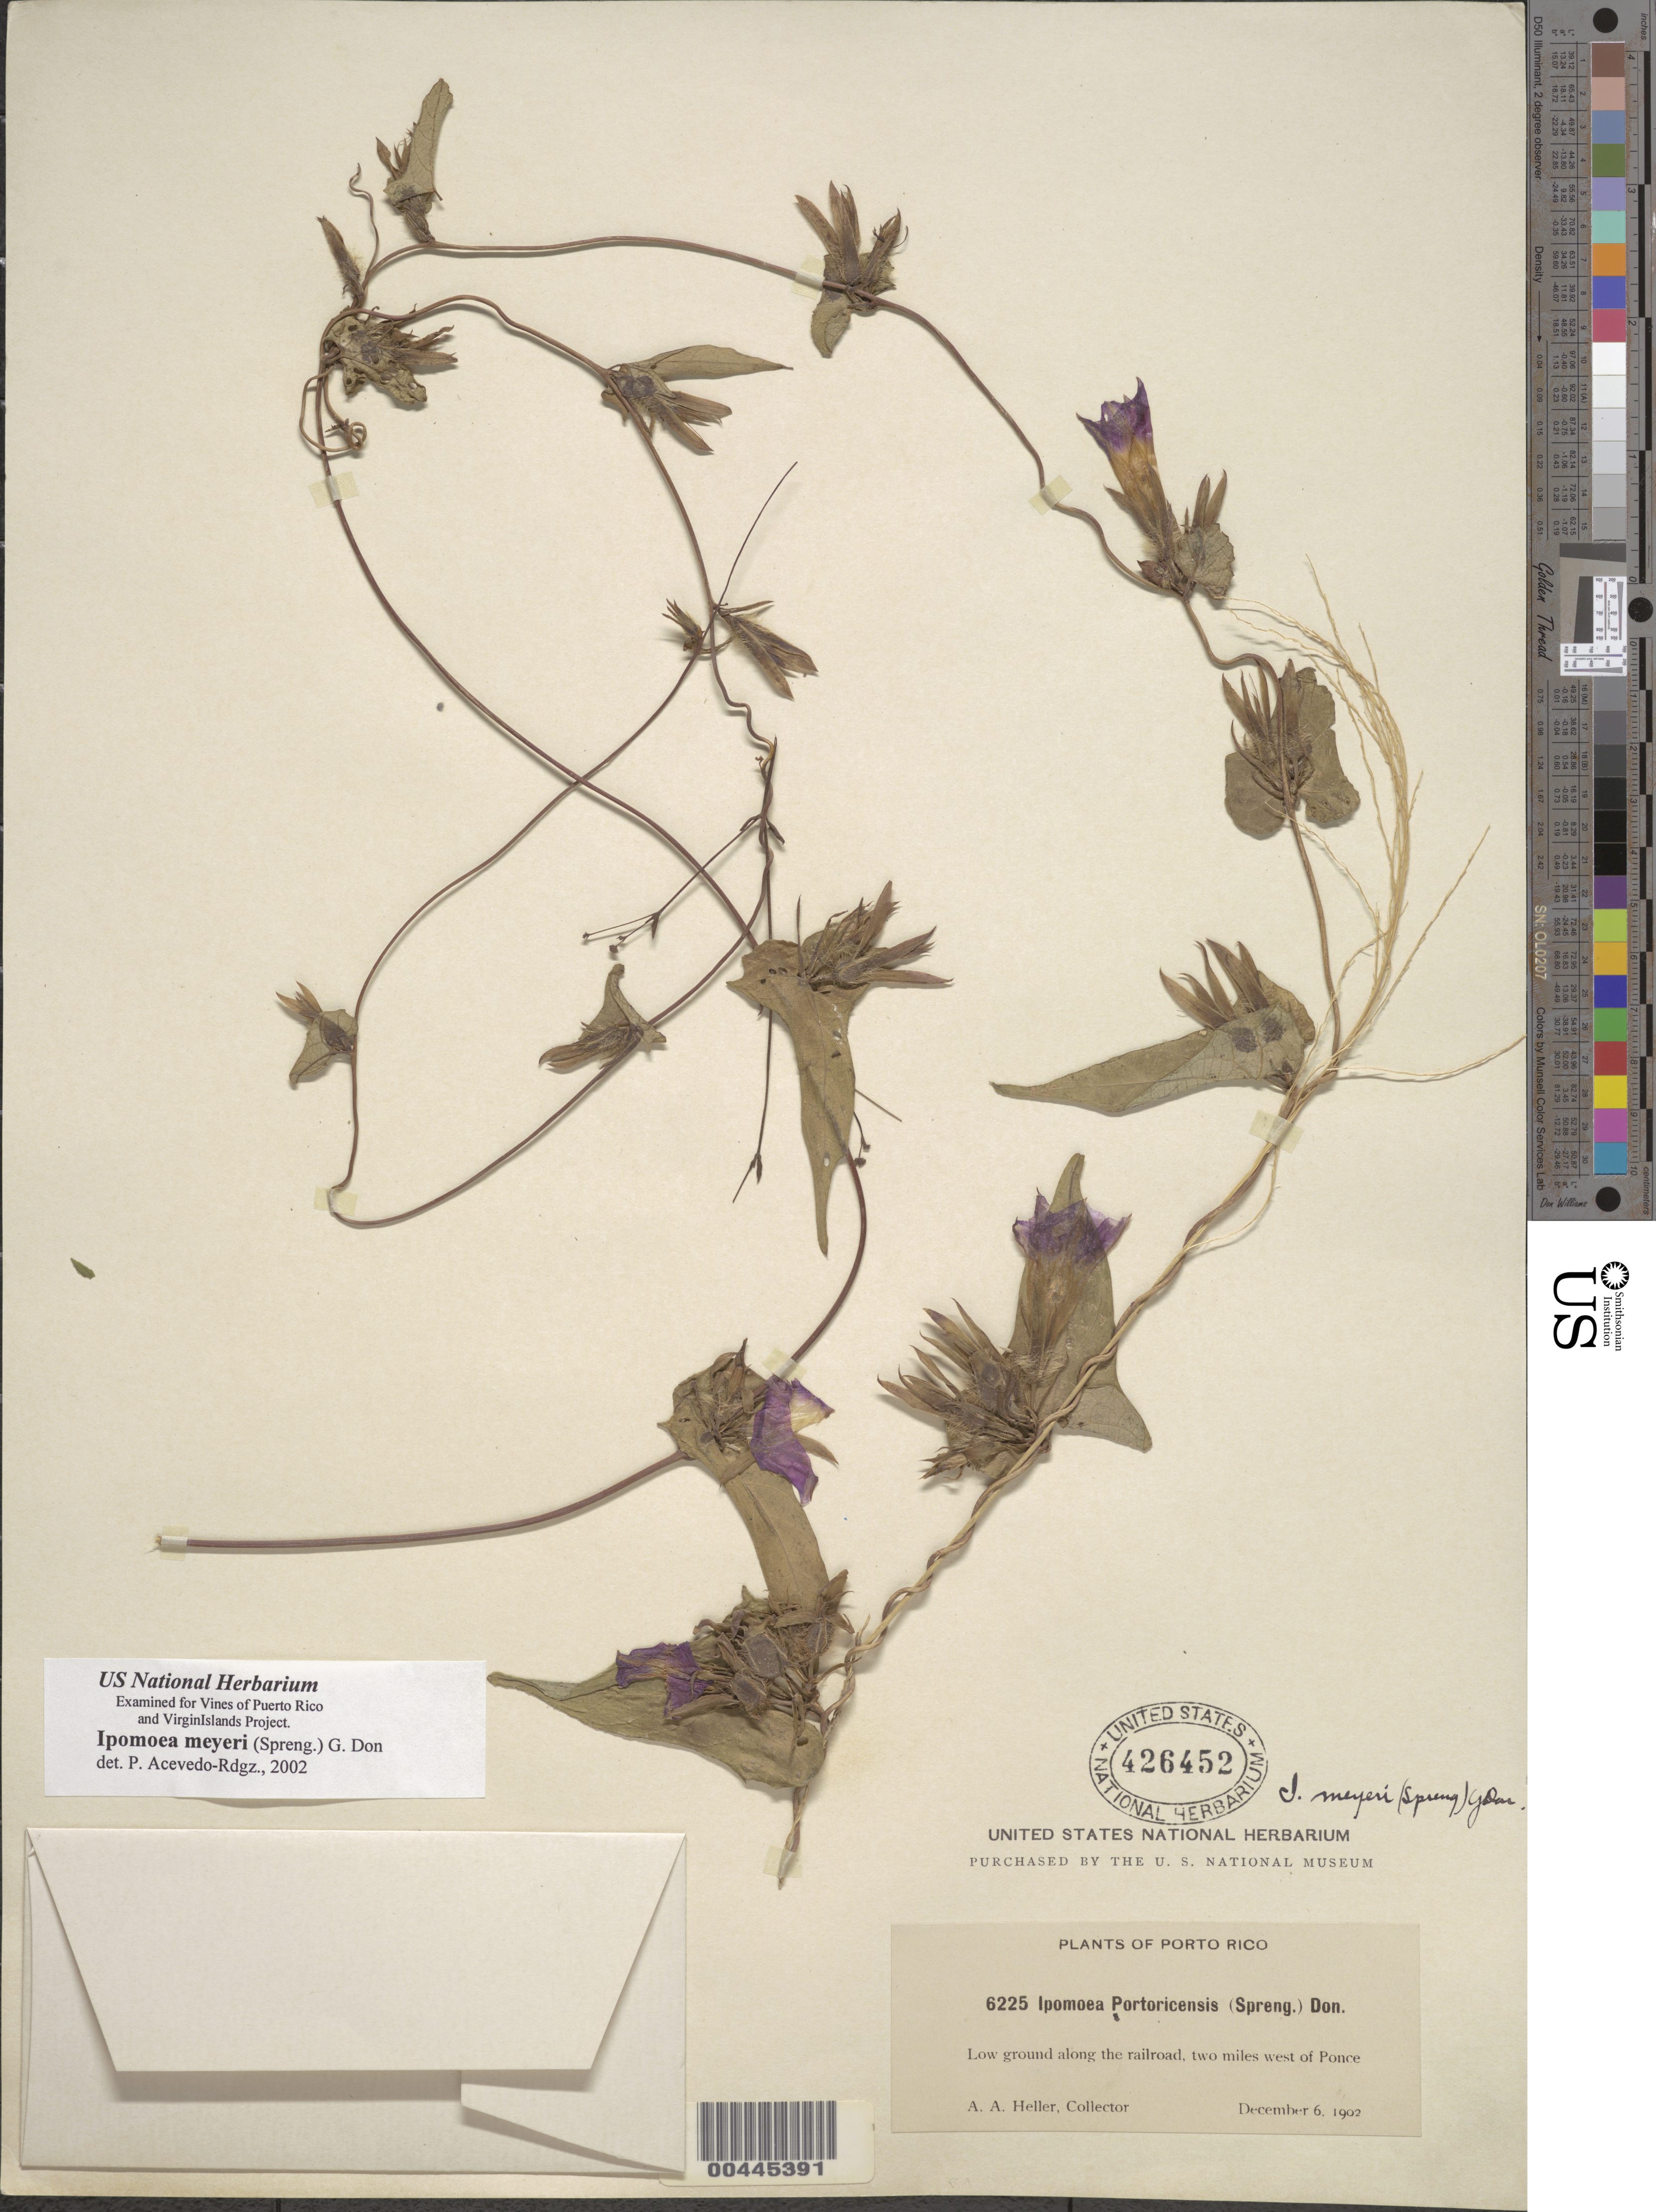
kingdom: Plantae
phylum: Tracheophyta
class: Magnoliopsida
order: Solanales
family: Convolvulaceae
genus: Ipomoea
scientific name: Ipomoea meyeri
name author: (Spreng.) G. Don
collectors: -- Heller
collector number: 6225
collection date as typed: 06 Dec 1902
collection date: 1902-12-06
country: Puerto Rico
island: Greater Antilles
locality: Ponce (2 mi. W of); low ground along the railroad.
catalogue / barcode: US 426452